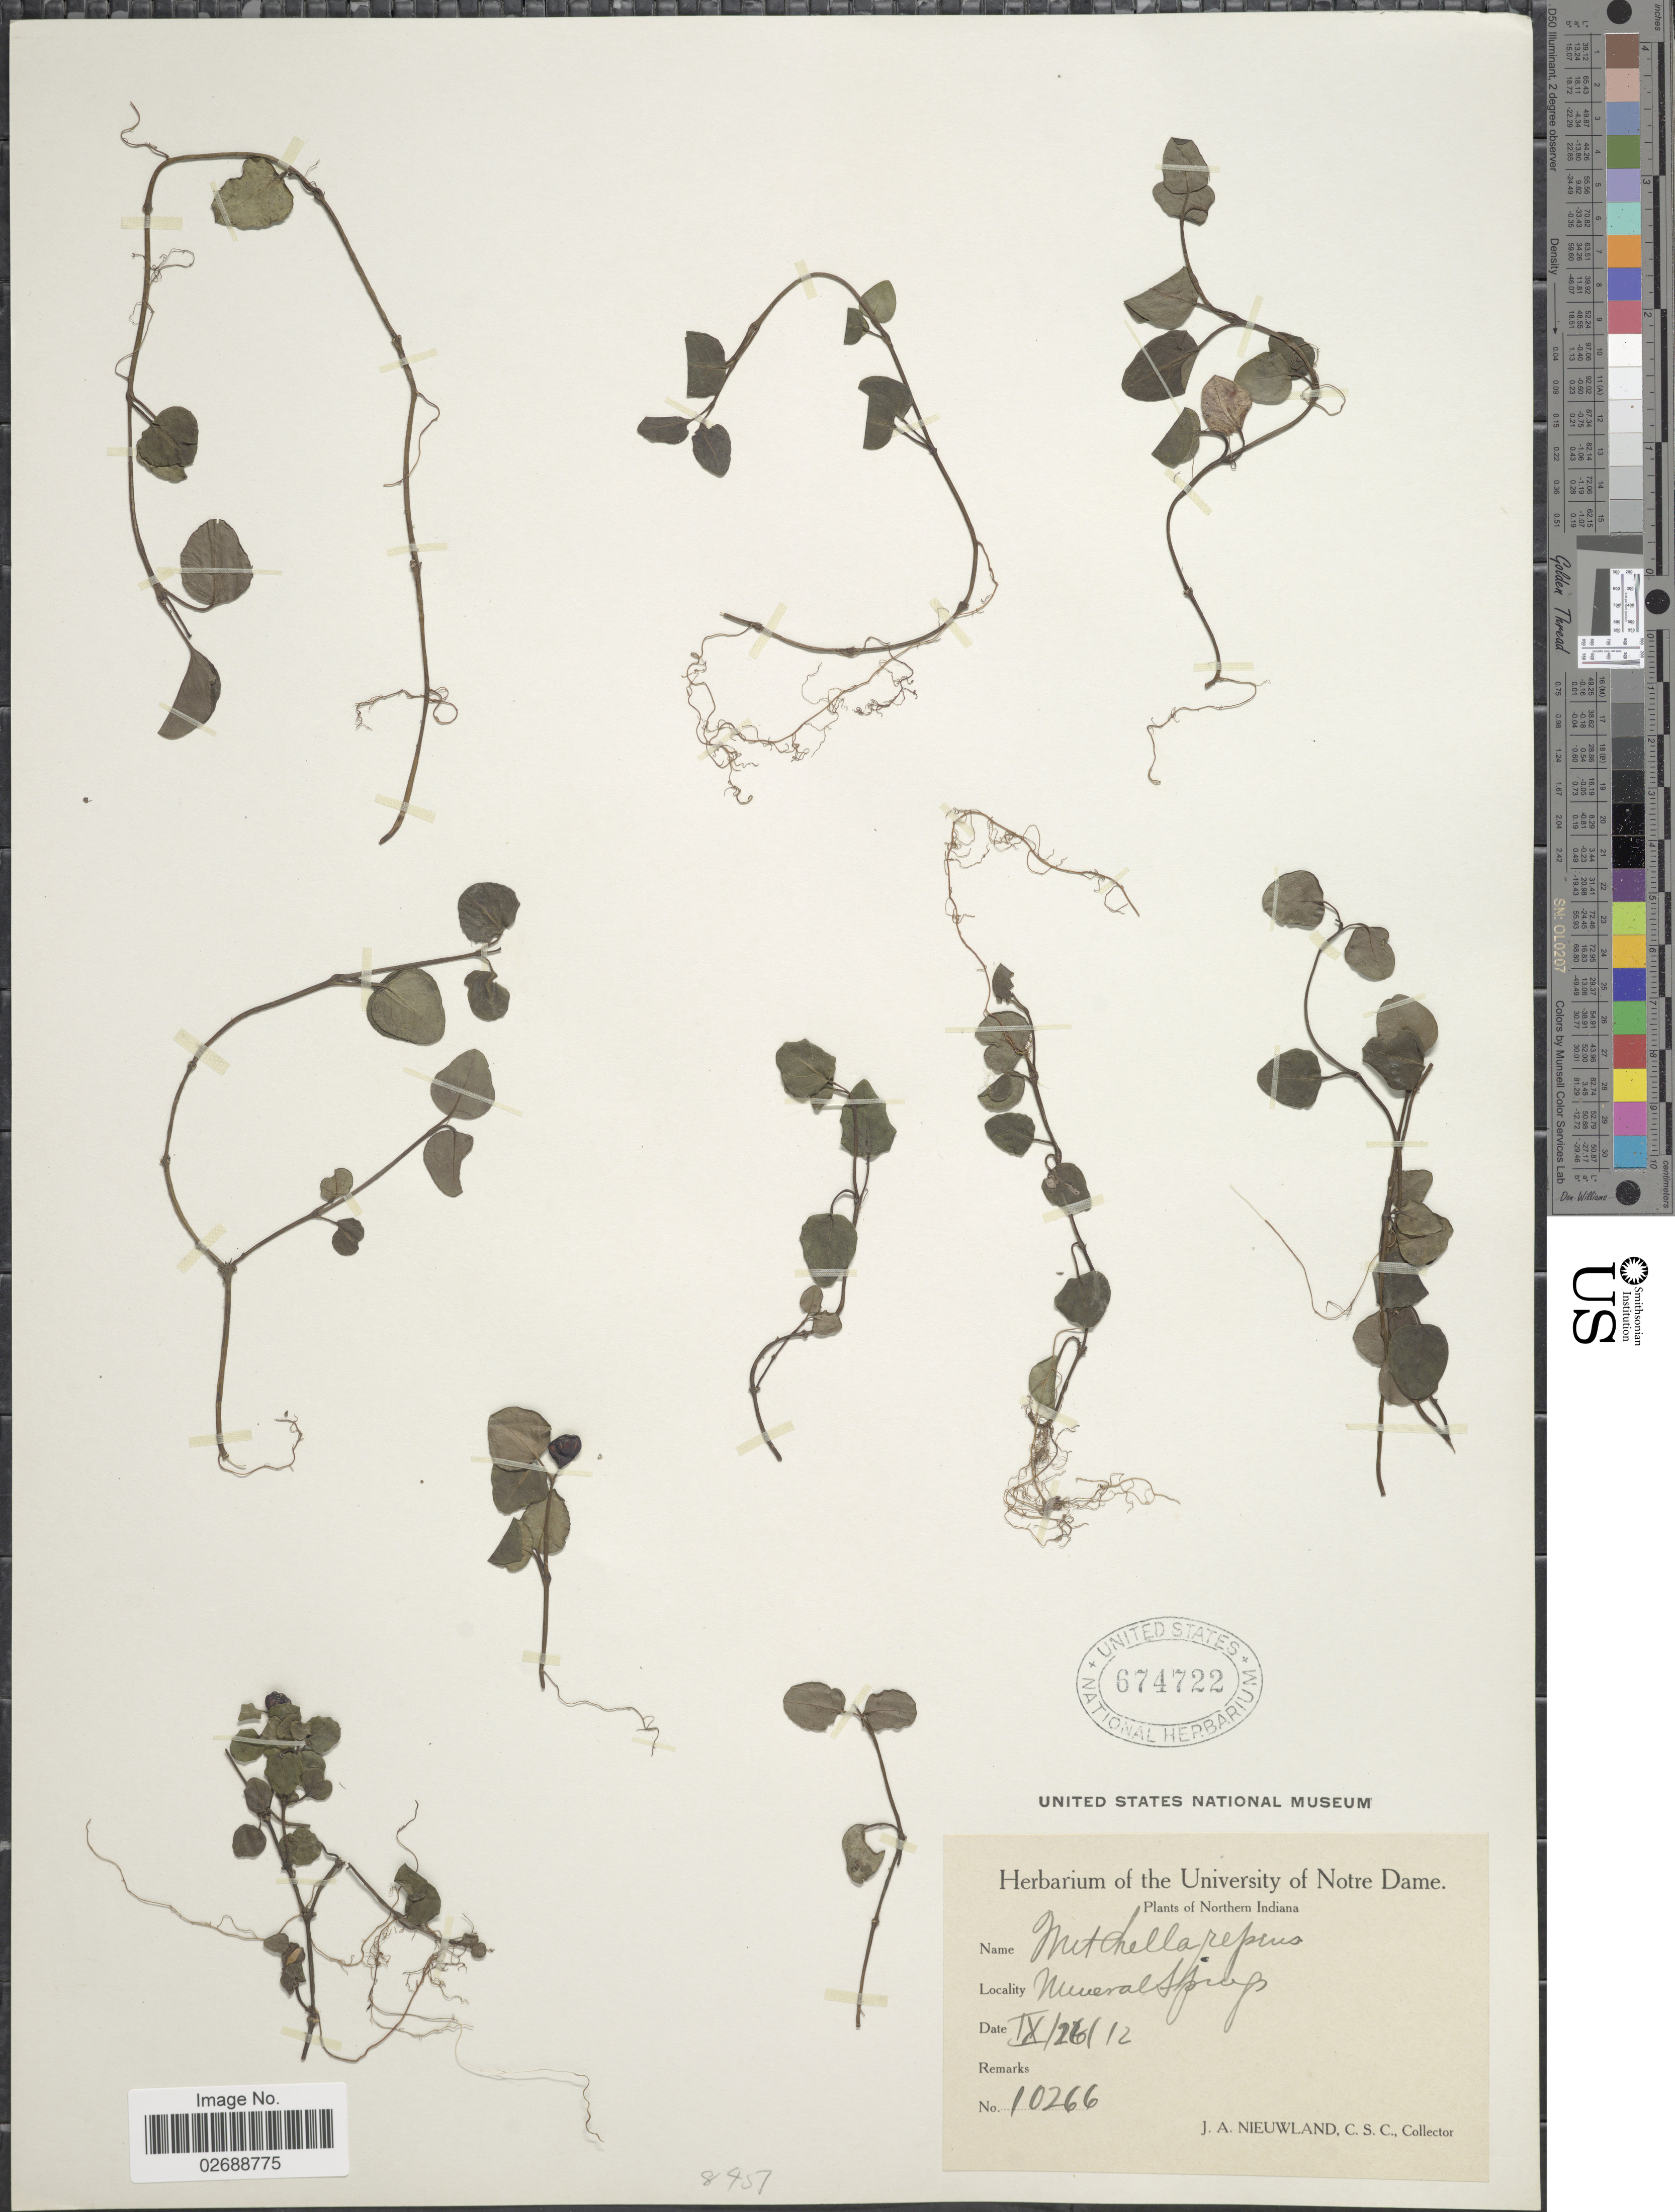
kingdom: Plantae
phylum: Tracheophyta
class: Magnoliopsida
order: Gentianales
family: Rubiaceae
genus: Mitchella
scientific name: Mitchella repens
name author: L.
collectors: J. A. Nieuwland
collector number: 10266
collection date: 1912-09-26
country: United States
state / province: Indiana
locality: Northern Indiana. Mineral Springs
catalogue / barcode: US 674722